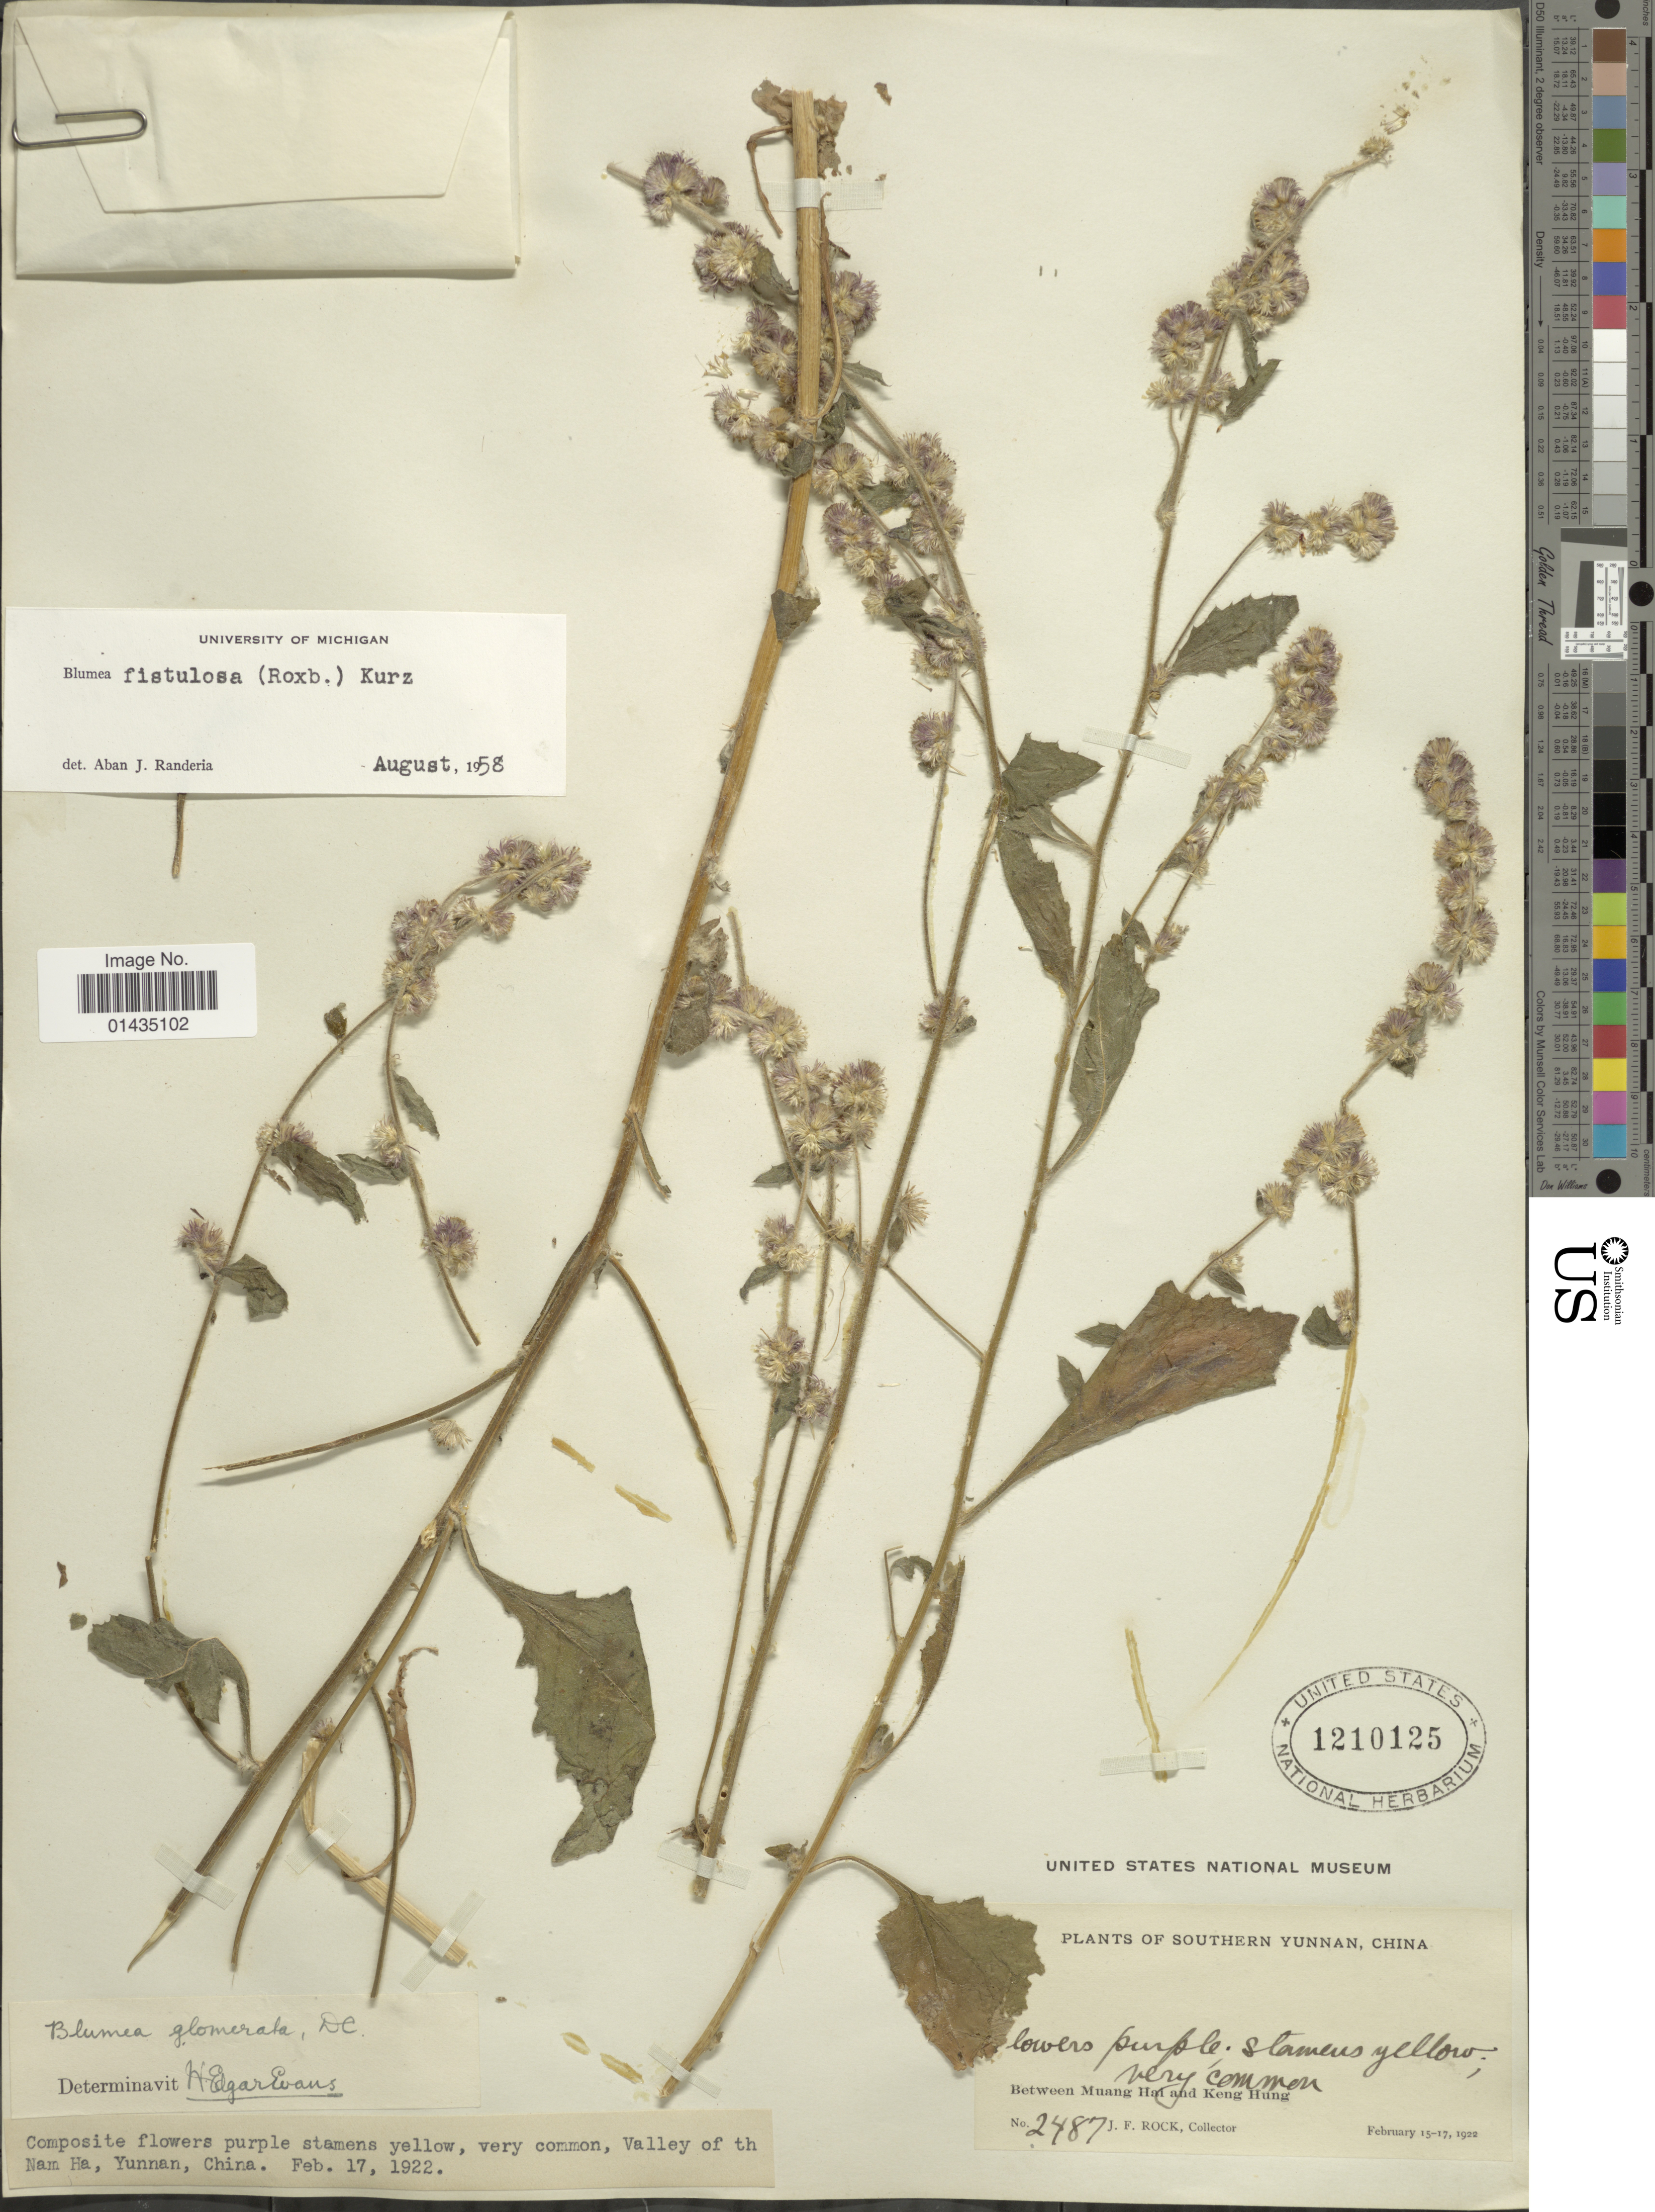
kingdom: Plantae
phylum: Tracheophyta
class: Magnoliopsida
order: Asterales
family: Asteraceae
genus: Blumea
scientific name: Blumea fistulosa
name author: (Roxb.) Kurz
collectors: J. Rock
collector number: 2487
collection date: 1922-02-17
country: China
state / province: Yunnan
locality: Between Muang Hai and Keng Hung, valley of the Nam Ha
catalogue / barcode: US 1210125